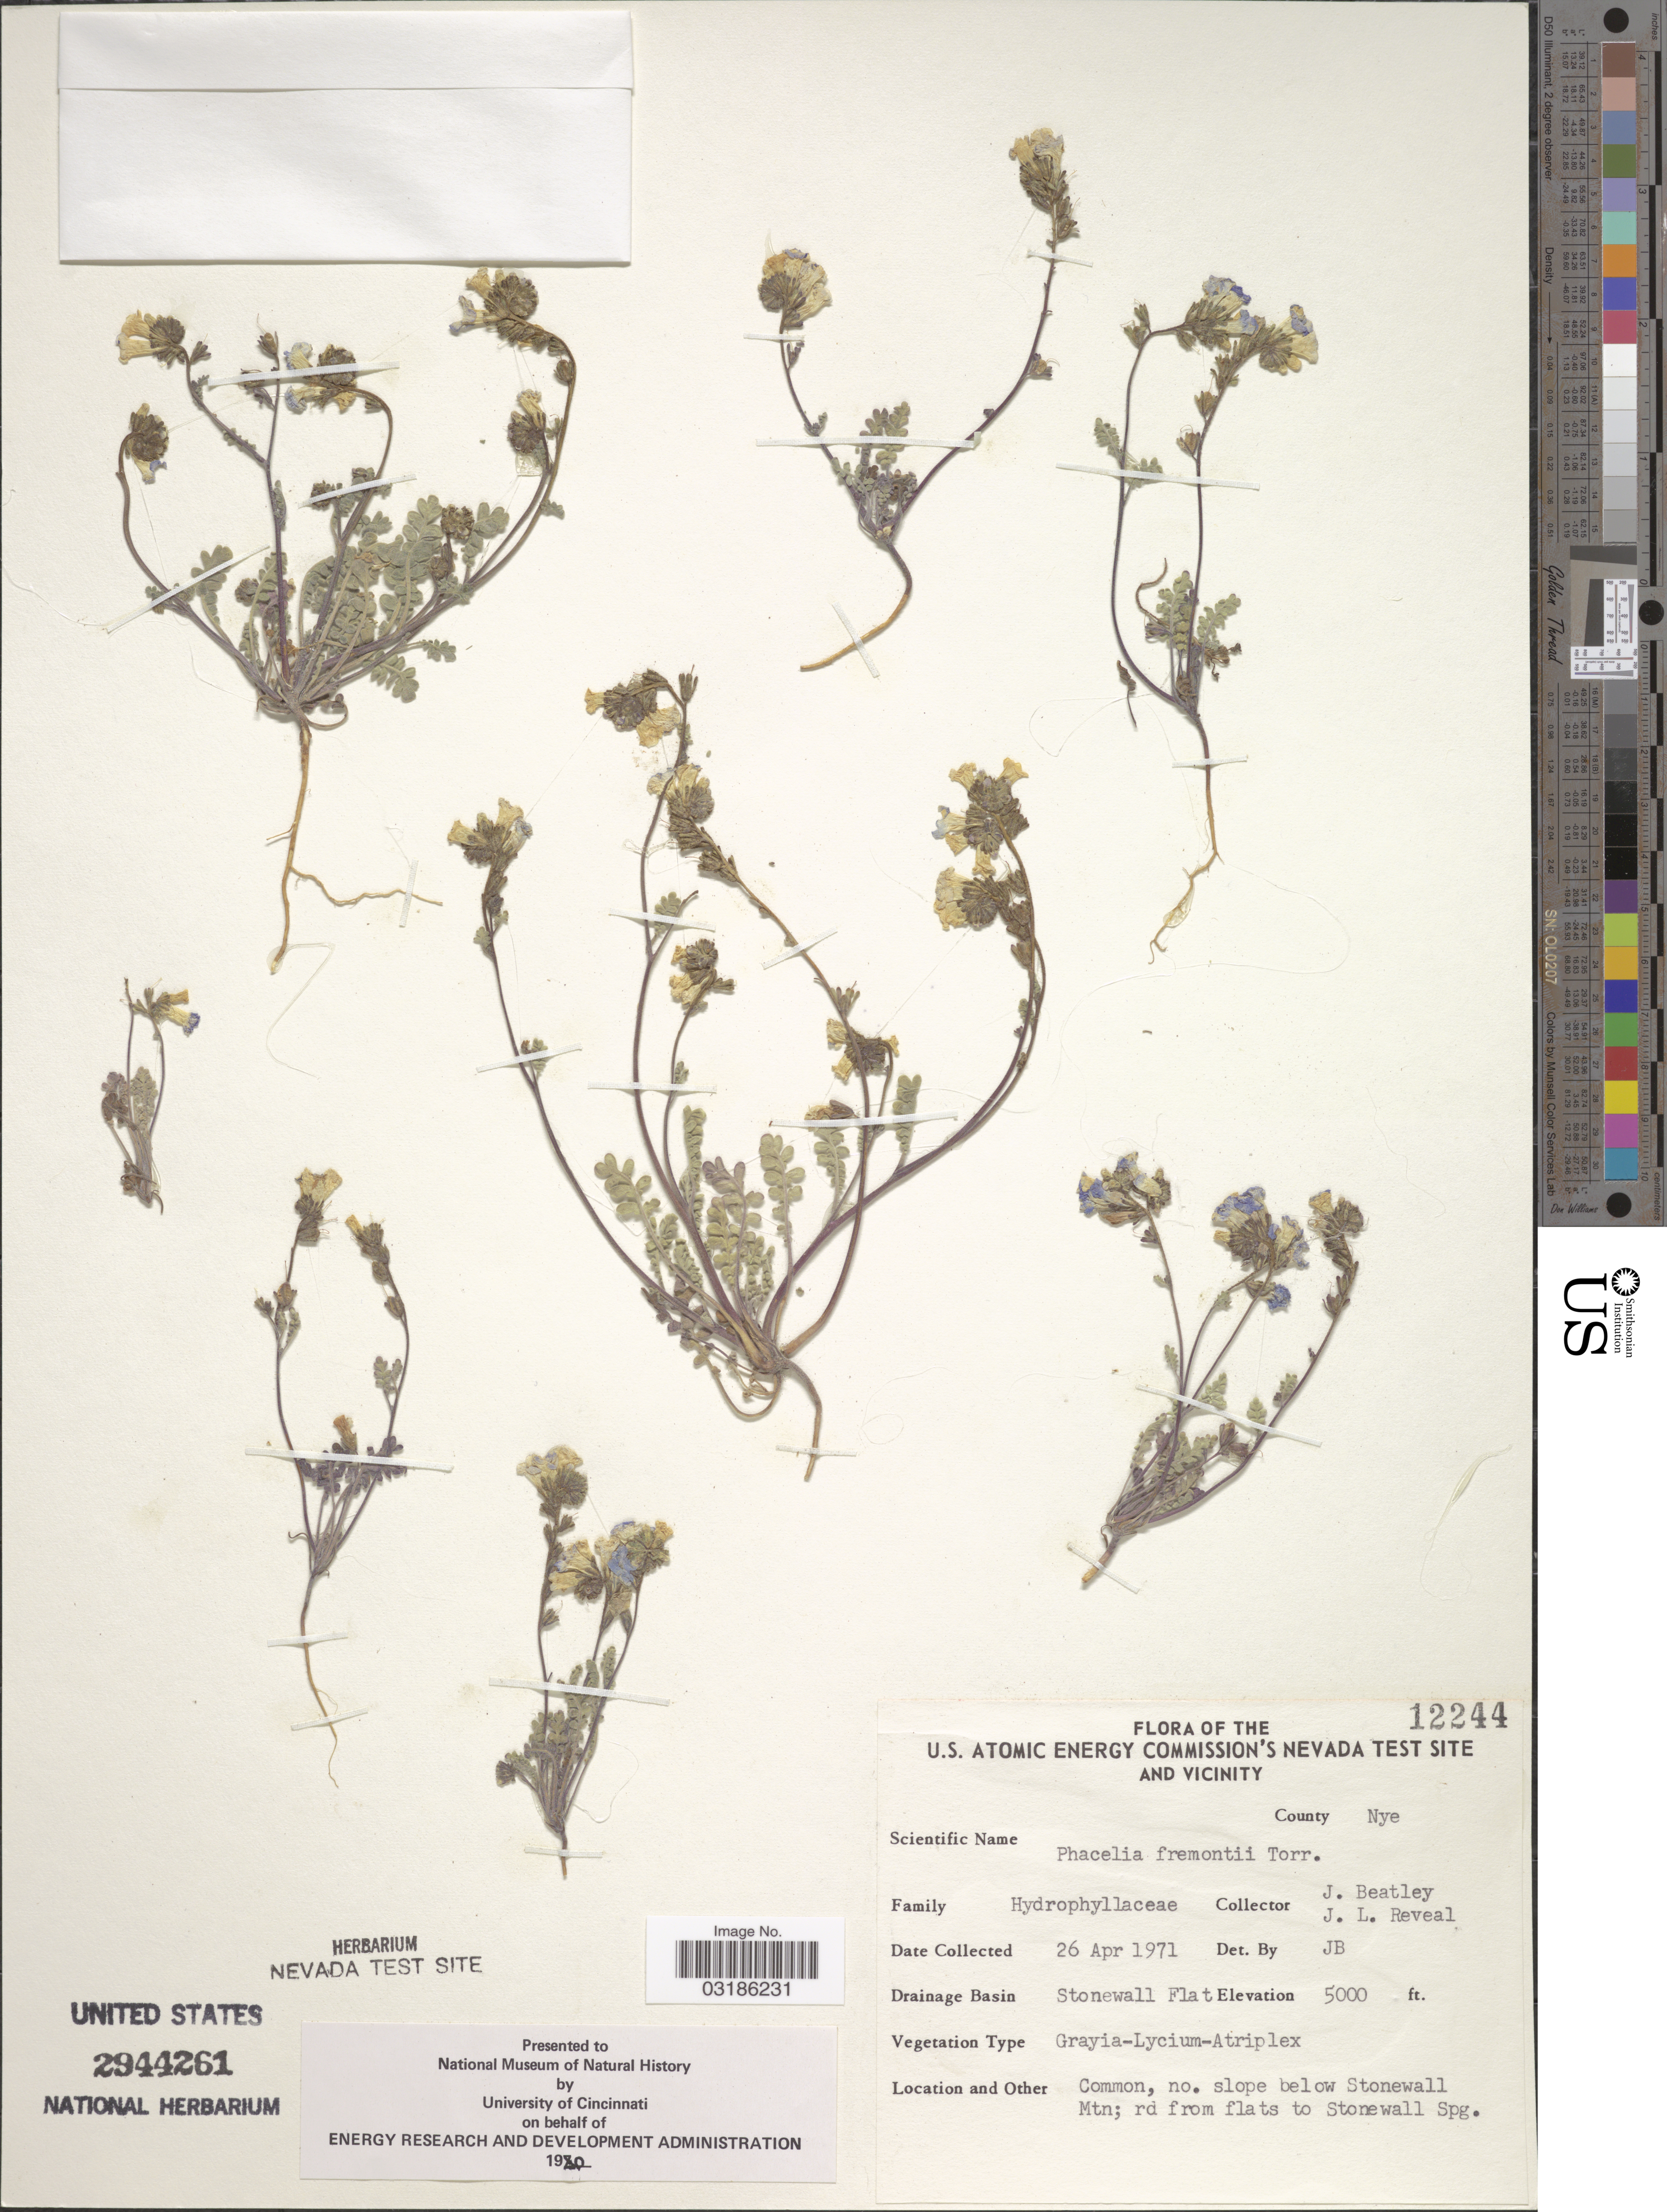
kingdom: Plantae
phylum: Tracheophyta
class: Magnoliopsida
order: Boraginales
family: Hydrophyllaceae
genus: Phacelia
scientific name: Phacelia fremontii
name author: Torr.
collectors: J. C. Beatley & J. L. Reveal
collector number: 12244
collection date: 1971-04-26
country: United States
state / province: Nevada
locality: U.S. Atomic Energy Commission's Nevada Test Site and vicinity. County Nye. Drainage Basin Stonewall Flat. No. slope below Stonewall Mtn; rd from flats to Stonewall Spg.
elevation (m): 1524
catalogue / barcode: US 2944261